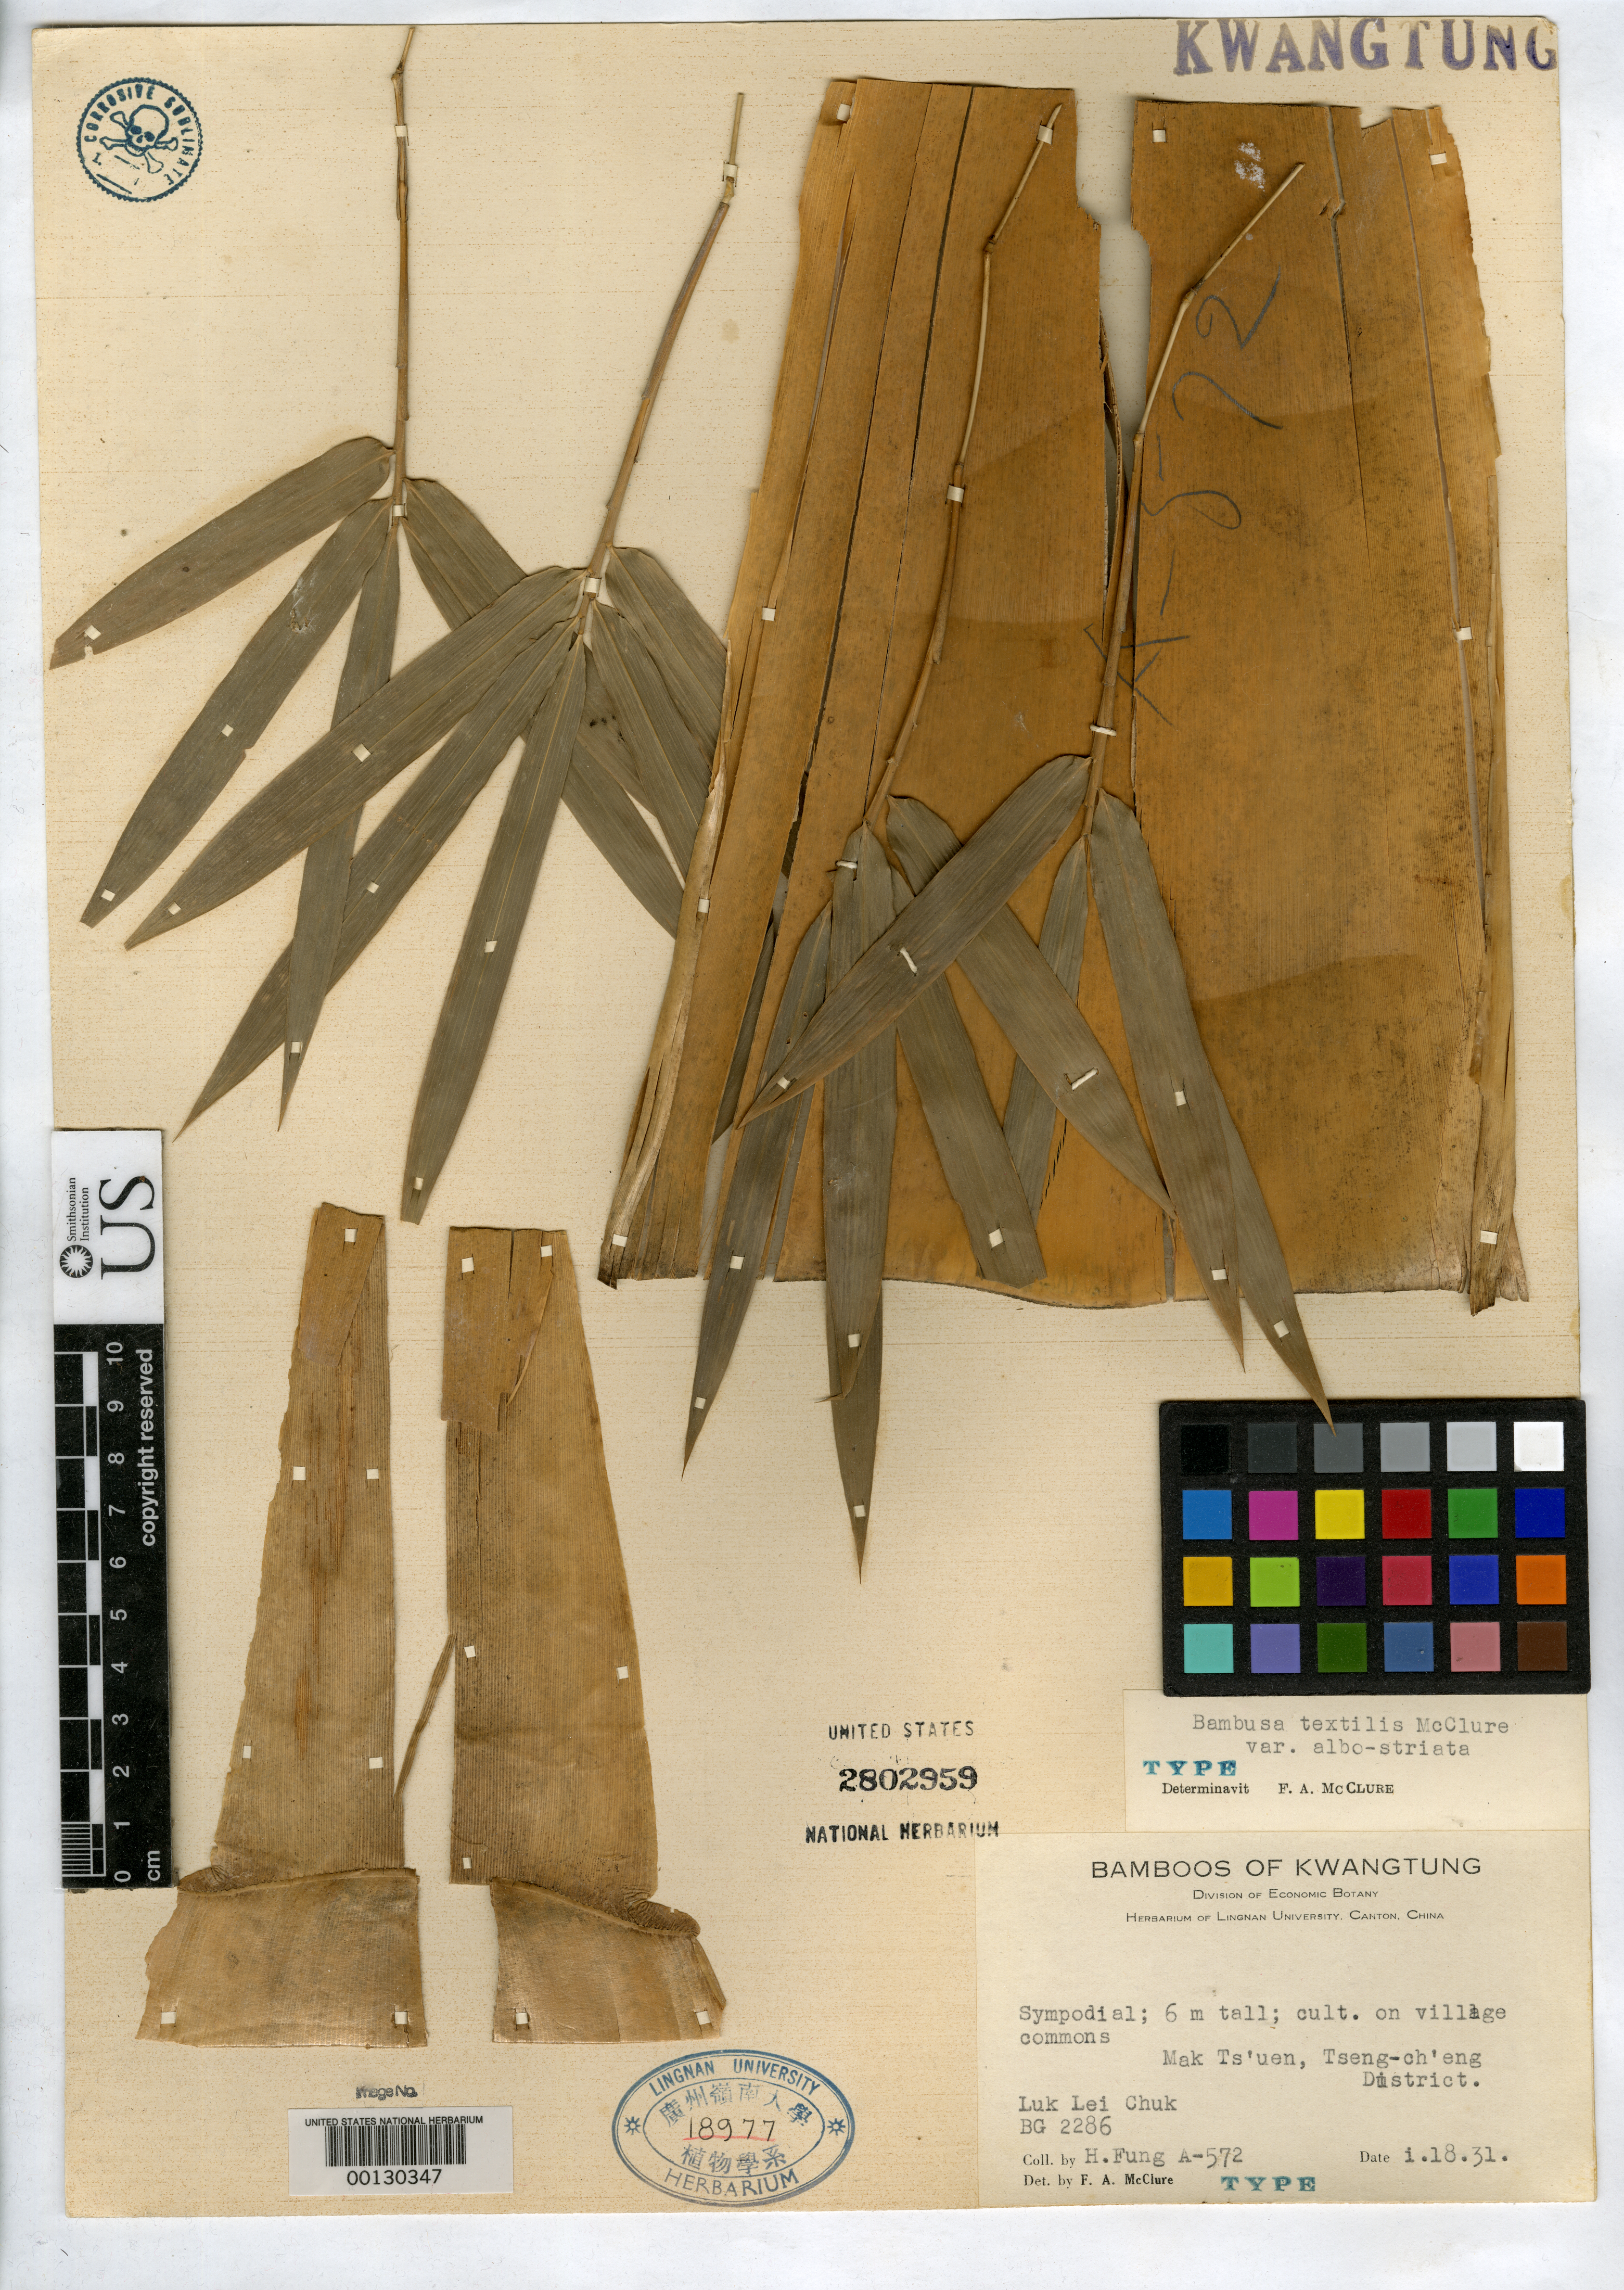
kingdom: Plantae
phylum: Tracheophyta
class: Liliopsida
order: Poales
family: Poaceae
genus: Bambusa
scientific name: Bambusa textilis var. albo-striata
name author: McClure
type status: Holotype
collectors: H. L. Fung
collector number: A 572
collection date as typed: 18 Jan 1931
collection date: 1931-01-18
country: China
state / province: Guangdong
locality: Mak Ts'uen, Tseng-ch'eng Dist.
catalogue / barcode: US 2802959